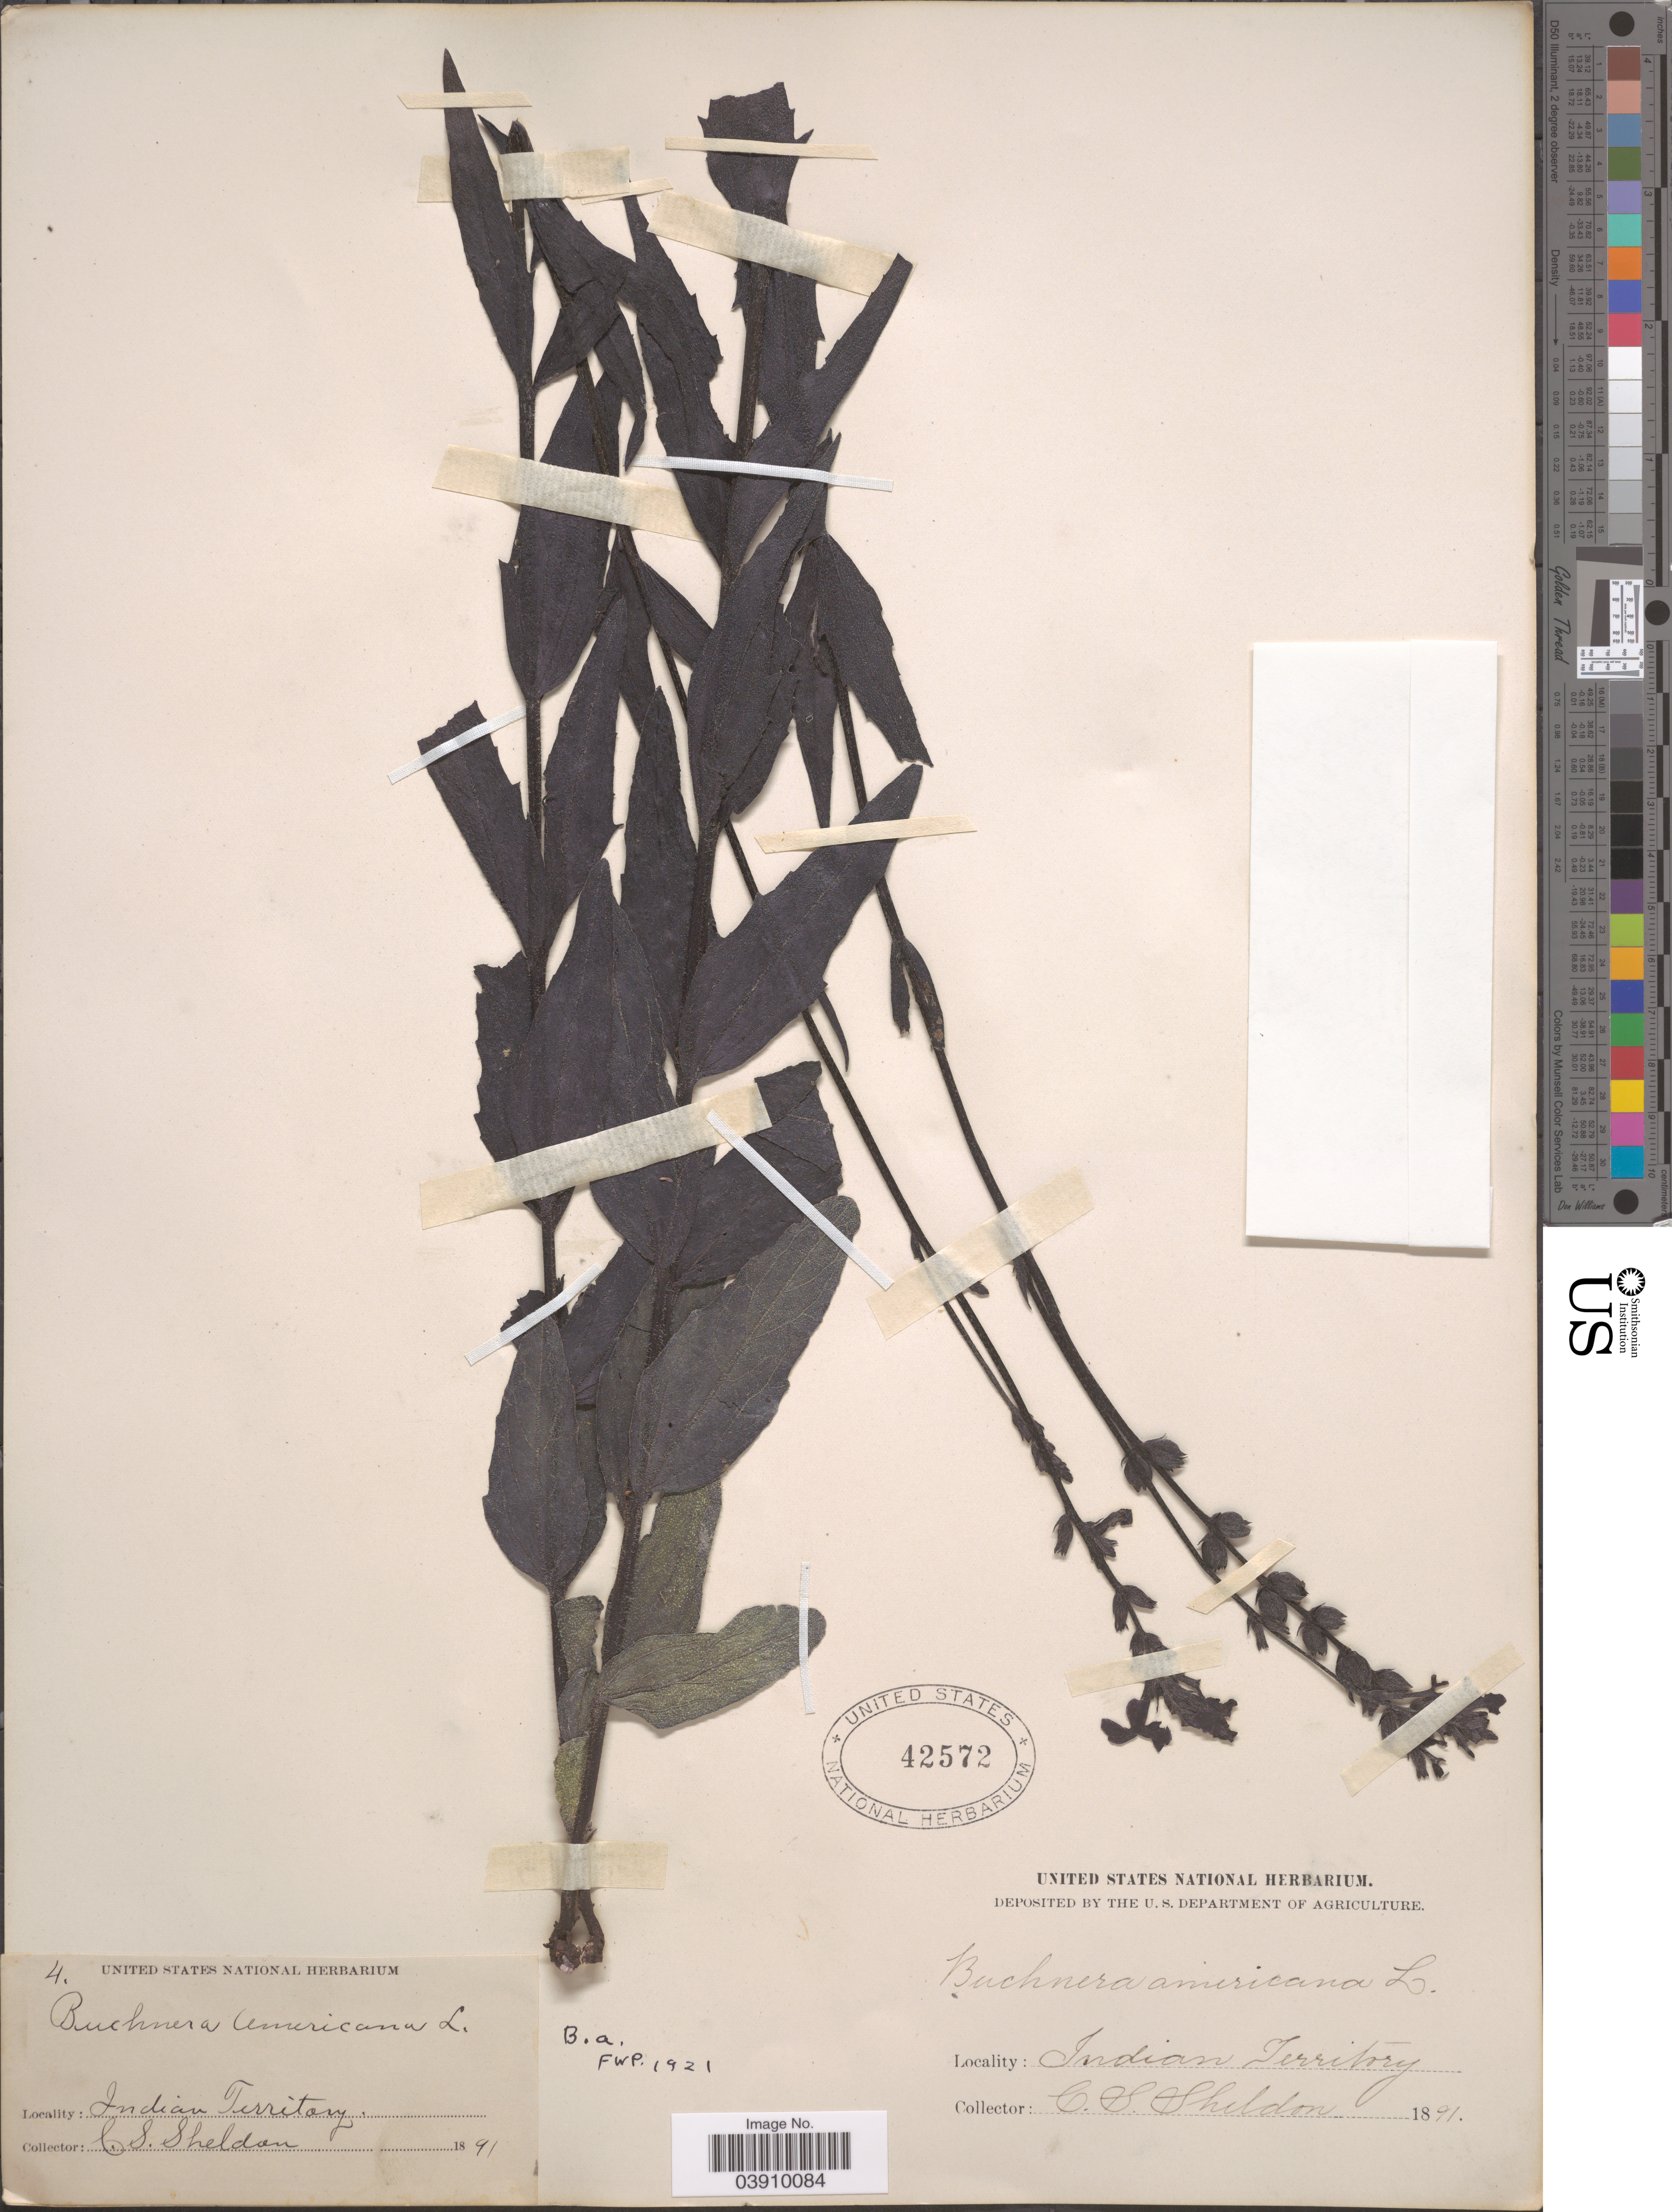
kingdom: Plantae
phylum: Tracheophyta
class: Magnoliopsida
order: Lamiales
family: Orobanchaceae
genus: Buchnera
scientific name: Buchnera americana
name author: L.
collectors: C. S. Sheldon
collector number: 4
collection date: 1891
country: United States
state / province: Oklahoma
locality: Indian Territory.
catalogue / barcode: US 42572